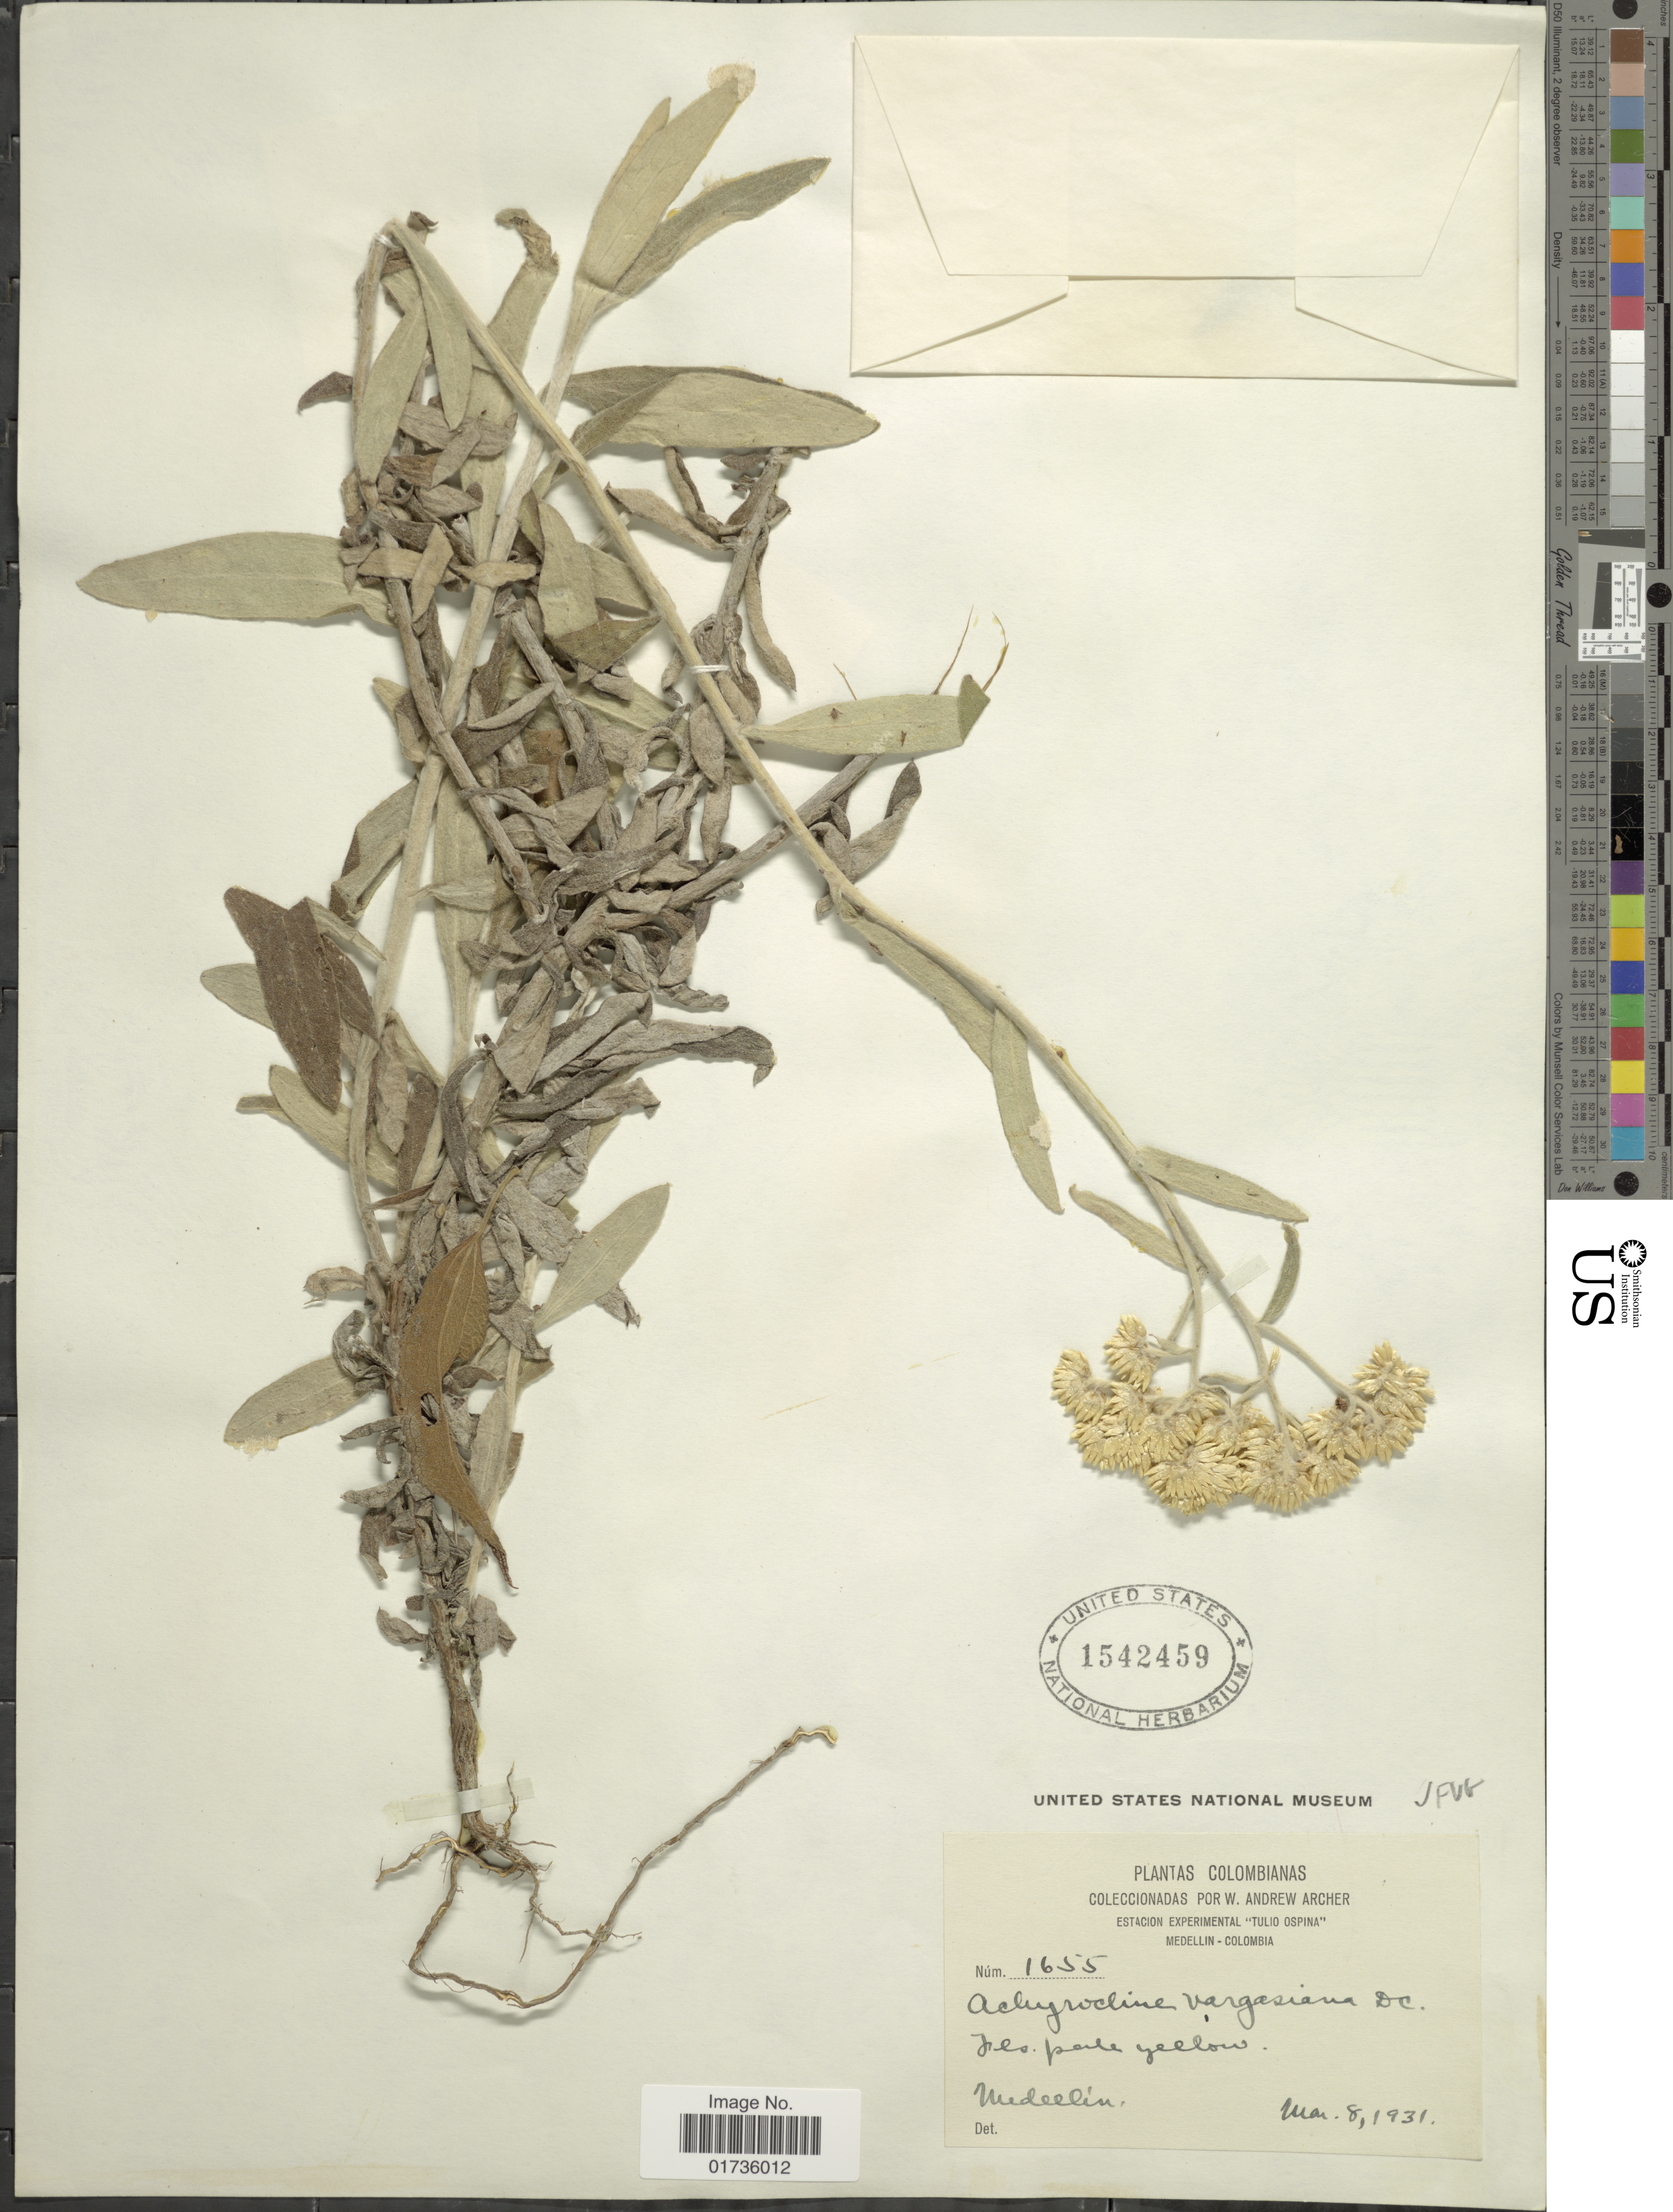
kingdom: Plantae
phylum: Tracheophyta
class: Magnoliopsida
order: Asterales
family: Asteraceae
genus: Achyrocline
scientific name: Achyrocline vargasiana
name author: DC.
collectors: W. A. Archer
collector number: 1655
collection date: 1931-03-08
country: Colombia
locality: Medellin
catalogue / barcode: US 1542459